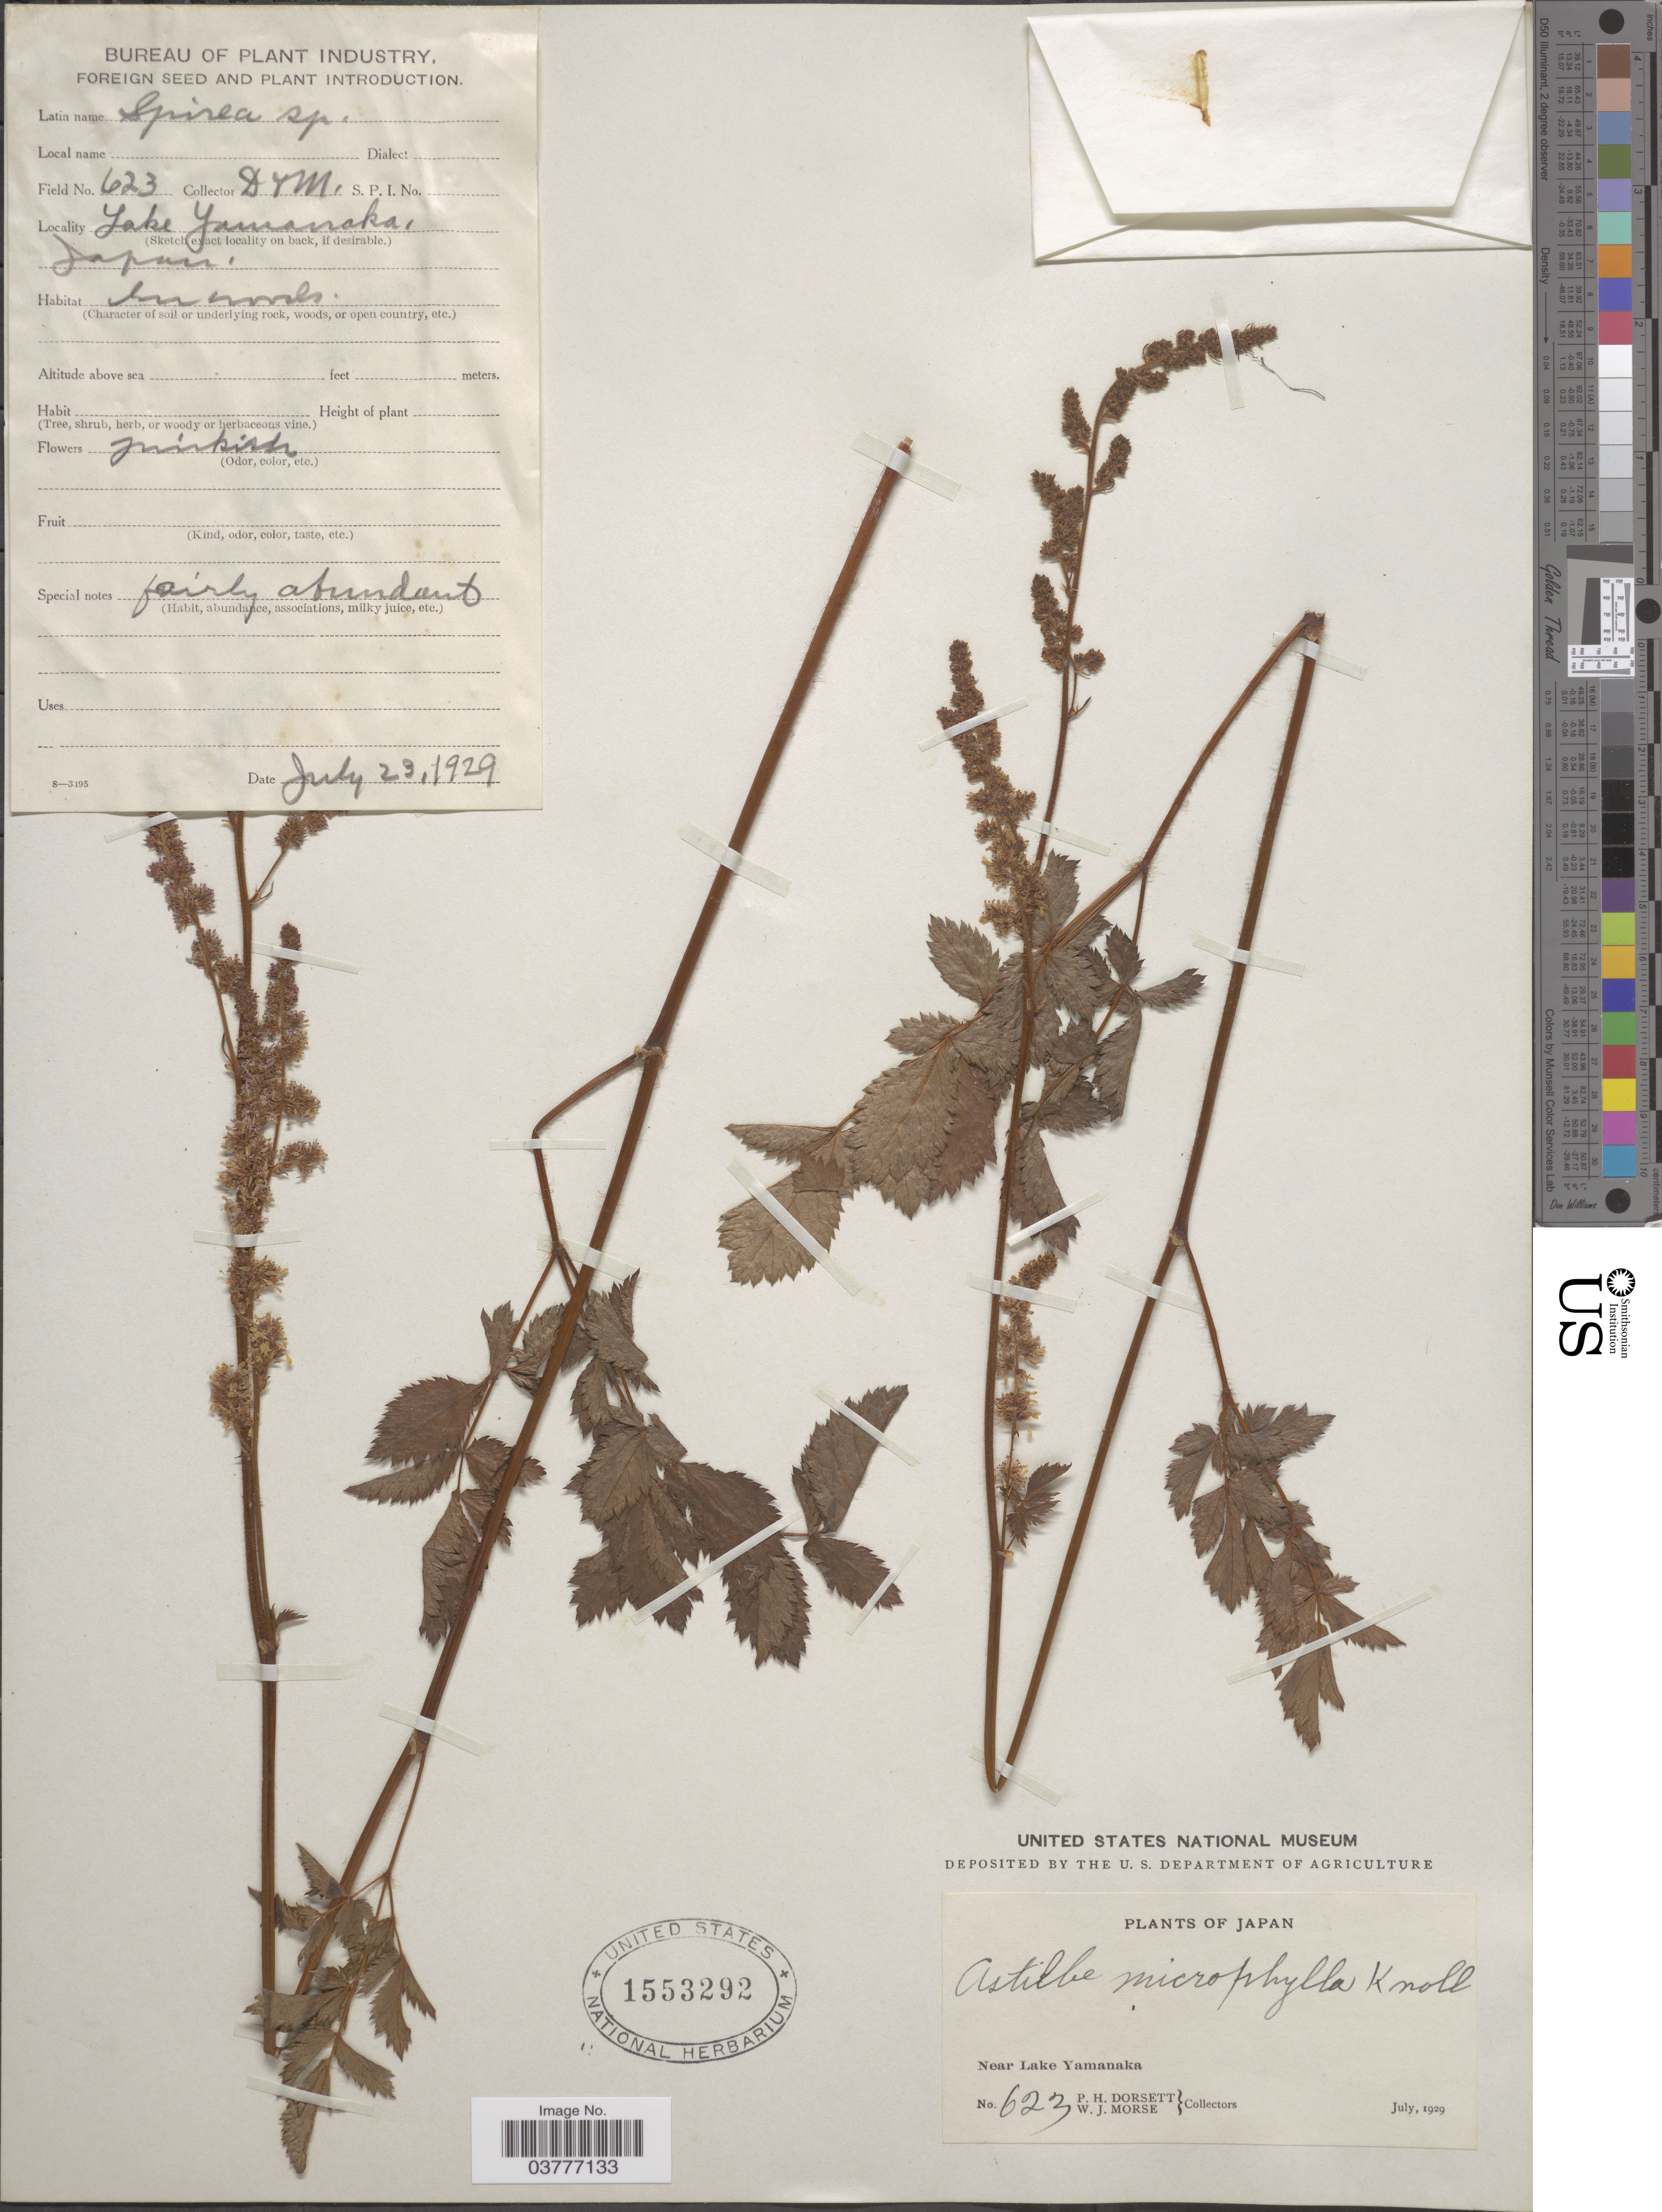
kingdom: Plantae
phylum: Tracheophyta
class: Magnoliopsida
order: Saxifragales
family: Saxifragaceae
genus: Astilbe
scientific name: Astilbe microphylla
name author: Knoll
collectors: P. H. Dorsett & W. J. Morse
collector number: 623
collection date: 1929-07-23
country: Japan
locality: Near Lake Yamanaka.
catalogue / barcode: US 1553292